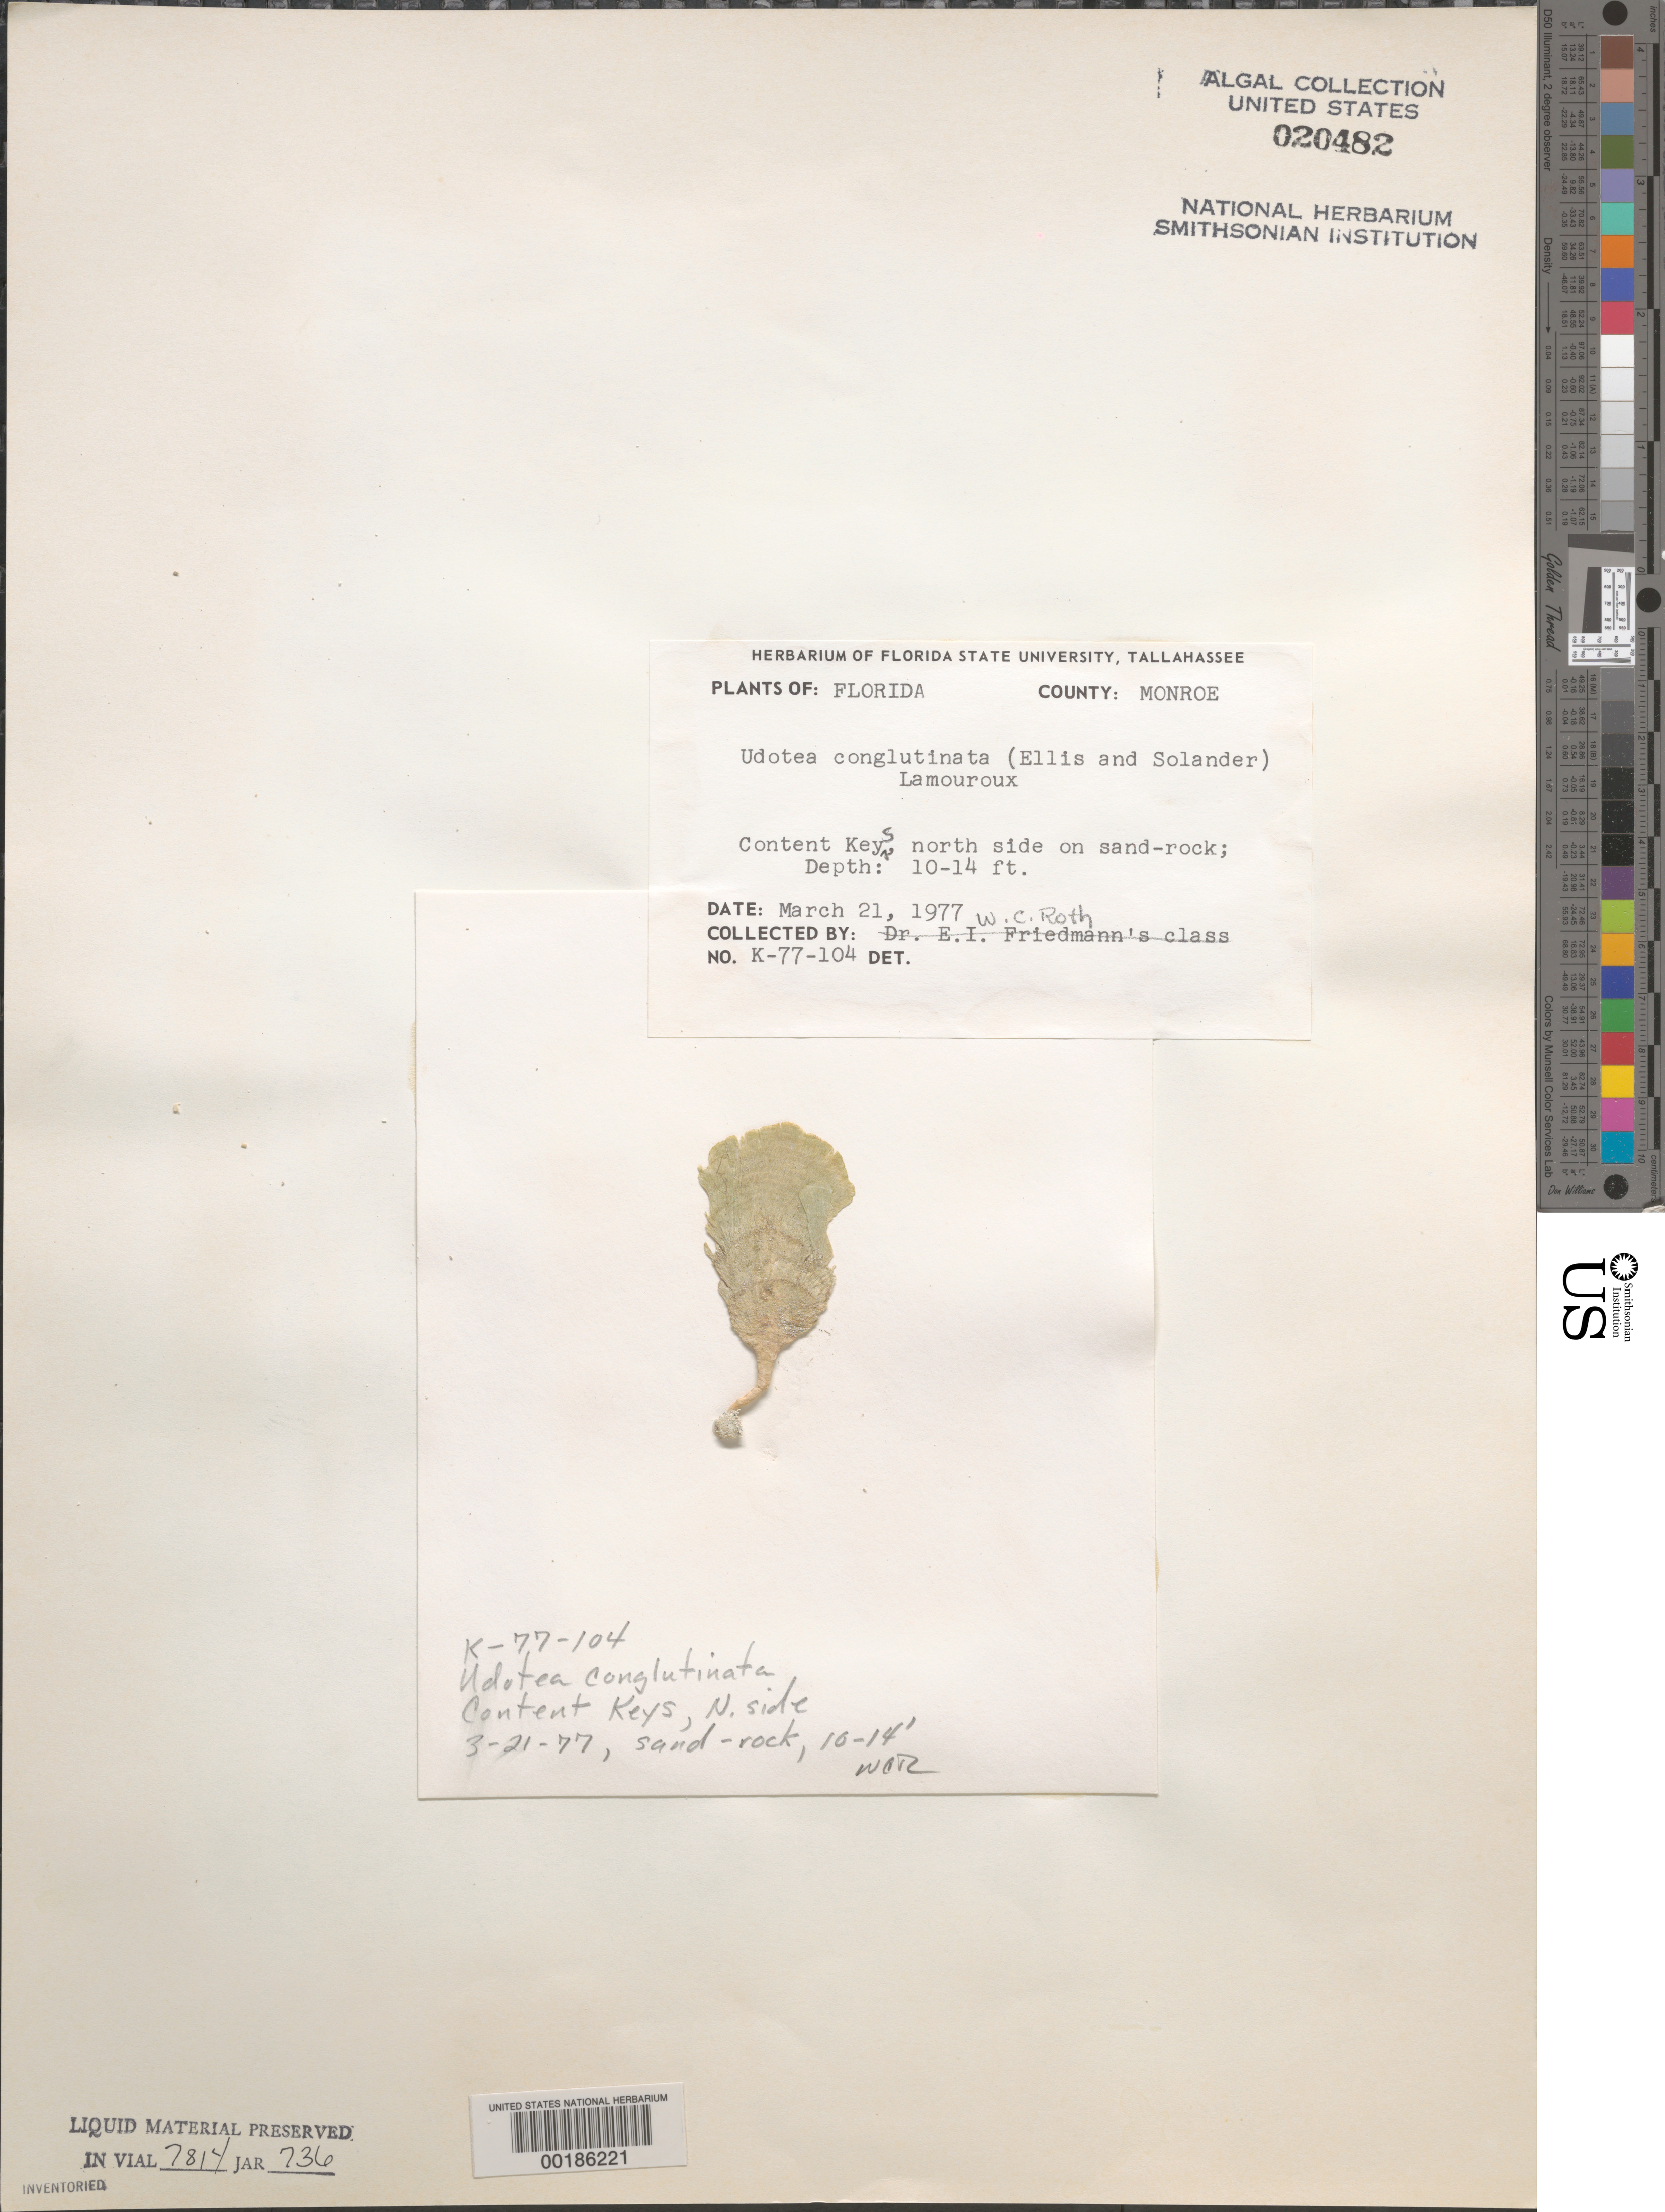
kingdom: Plantae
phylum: Chlorophyta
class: Ulvophyceae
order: Bryopsidales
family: Udoteaceae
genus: Udotea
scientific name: Udotea conglutinata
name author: (Ellis & Sol.) J.V.Lamouroux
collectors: W. C. Roth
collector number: K-77-104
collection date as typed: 21 Mar 1977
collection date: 1977-03-21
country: United States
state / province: Florida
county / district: Monroe County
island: Content Keys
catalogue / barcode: US 20482